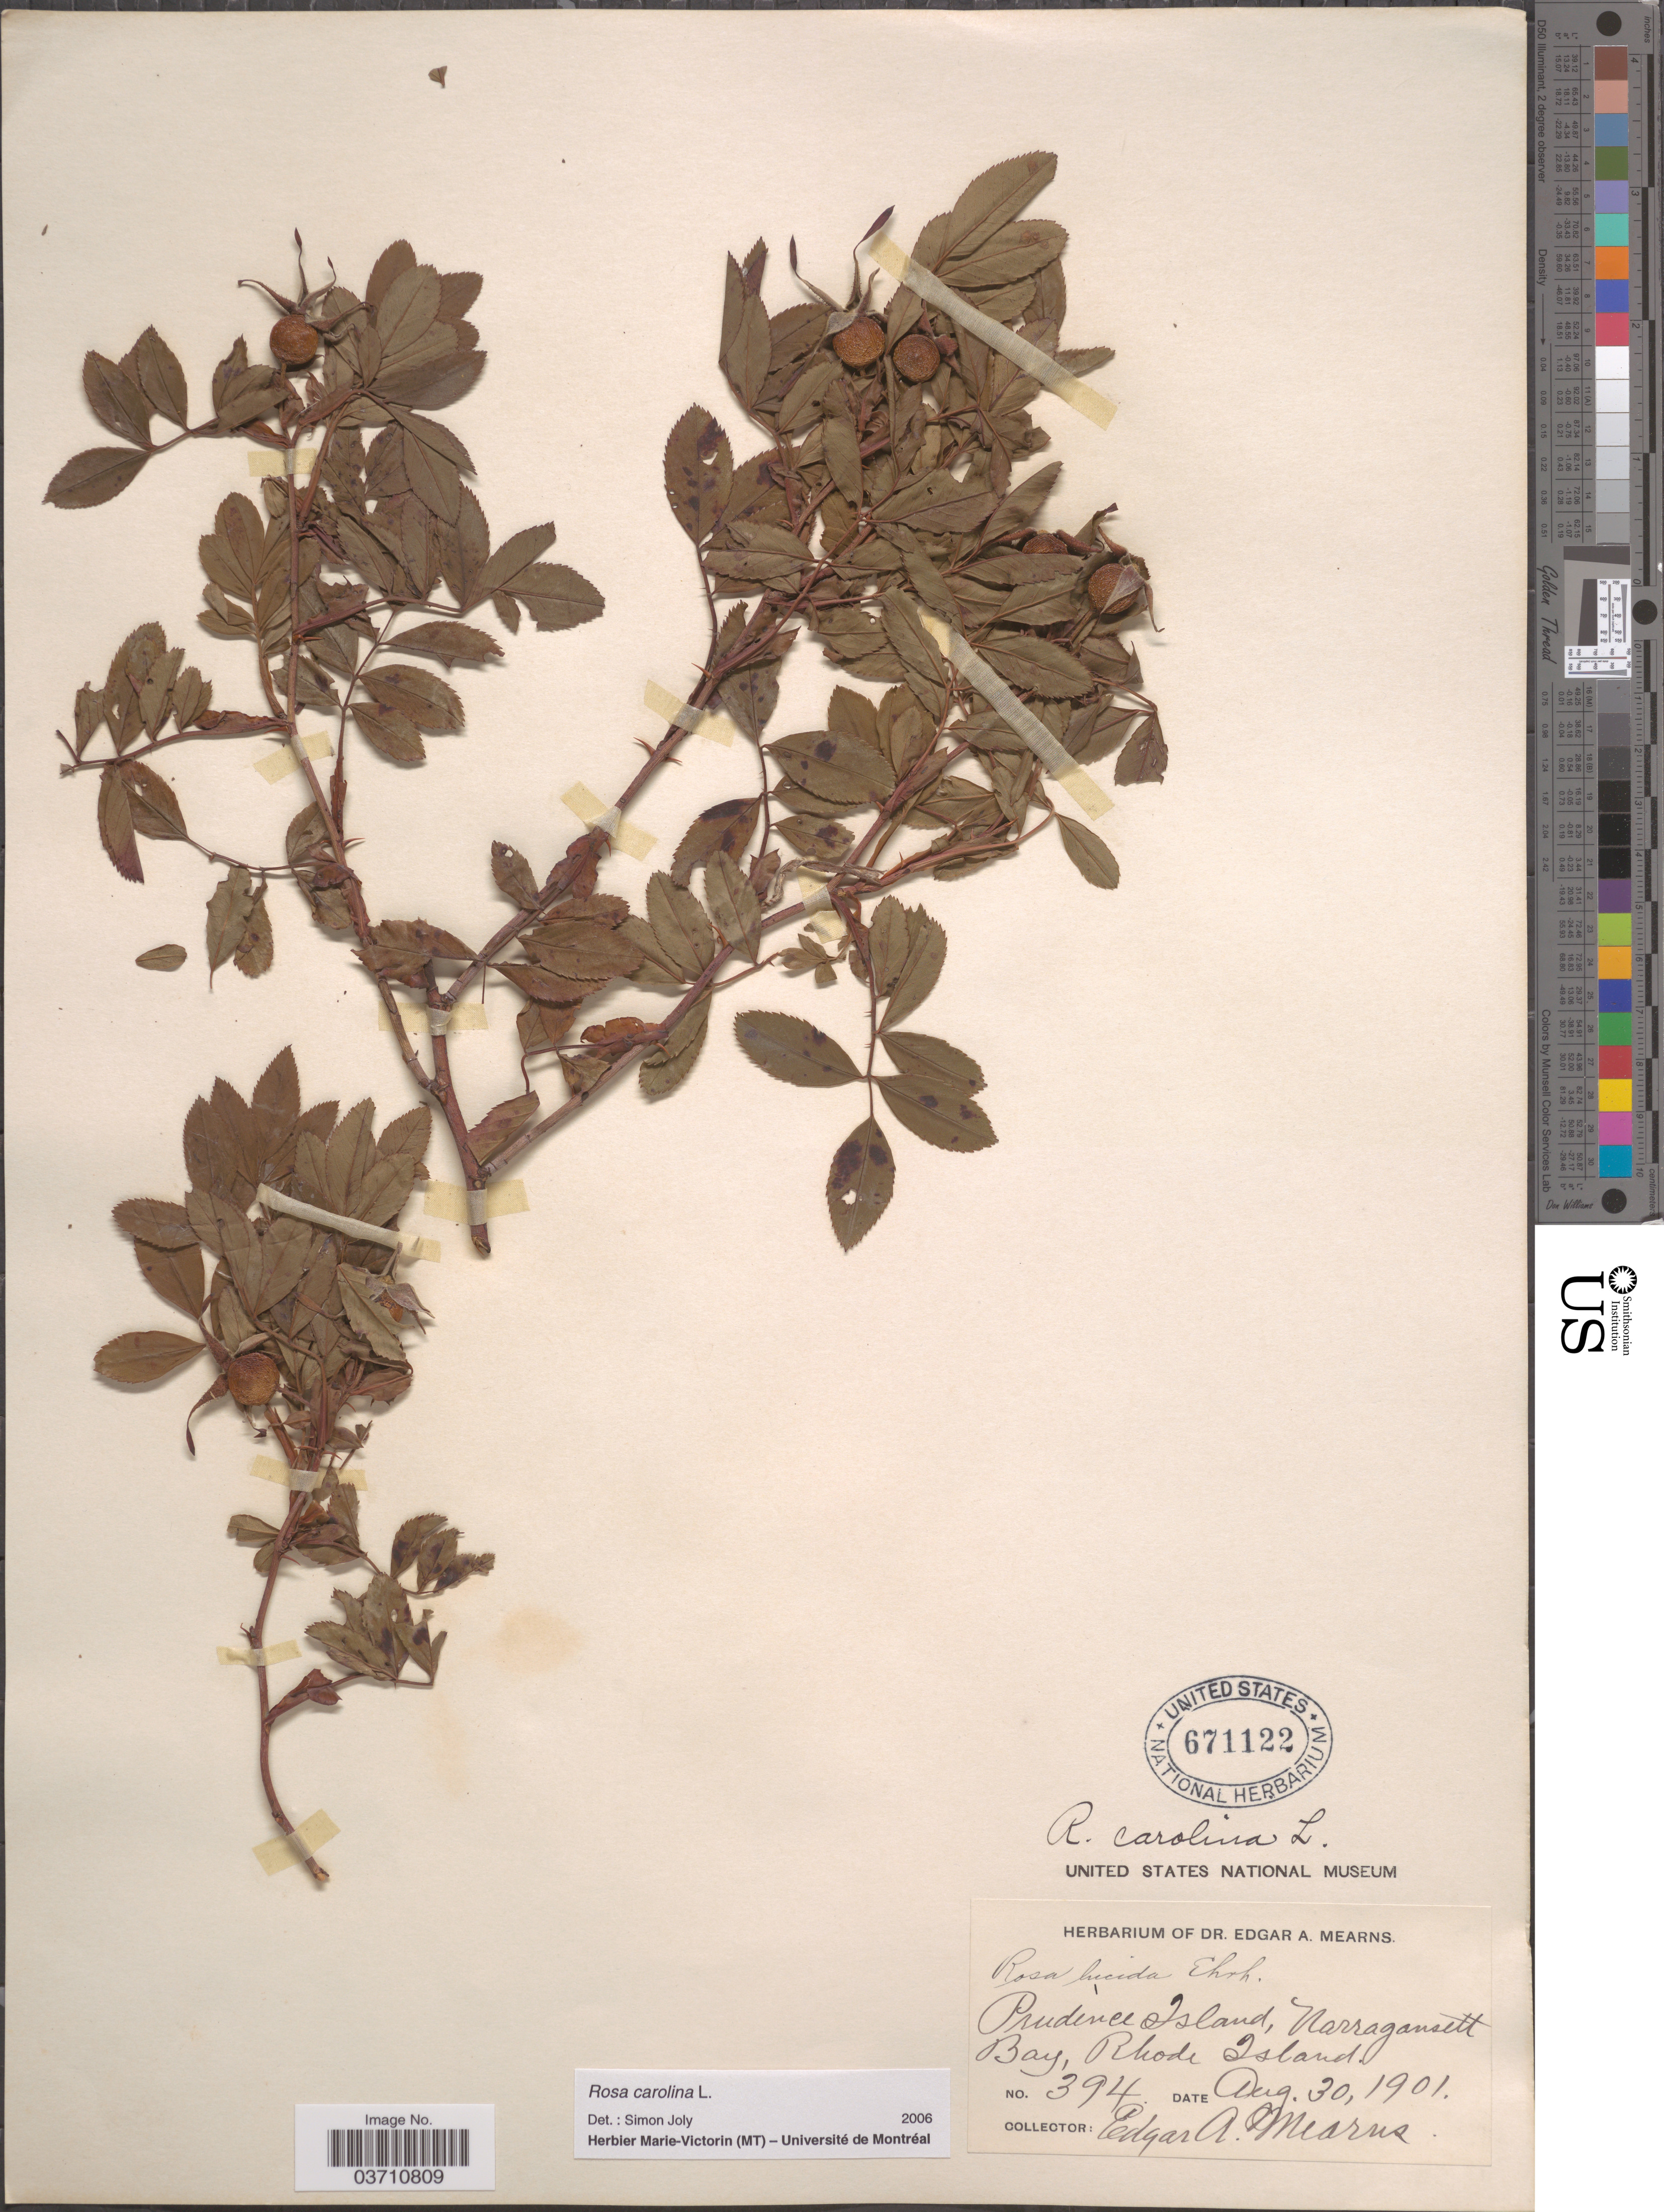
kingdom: Plantae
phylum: Tracheophyta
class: Magnoliopsida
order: Rosales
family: Rosaceae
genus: Rosa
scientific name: Rosa carolina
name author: L.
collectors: E. A. Mearns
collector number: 394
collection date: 1901-08-30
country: United States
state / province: Rhode Island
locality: Prudence Island, Narragansett Bay.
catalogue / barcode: US 671122